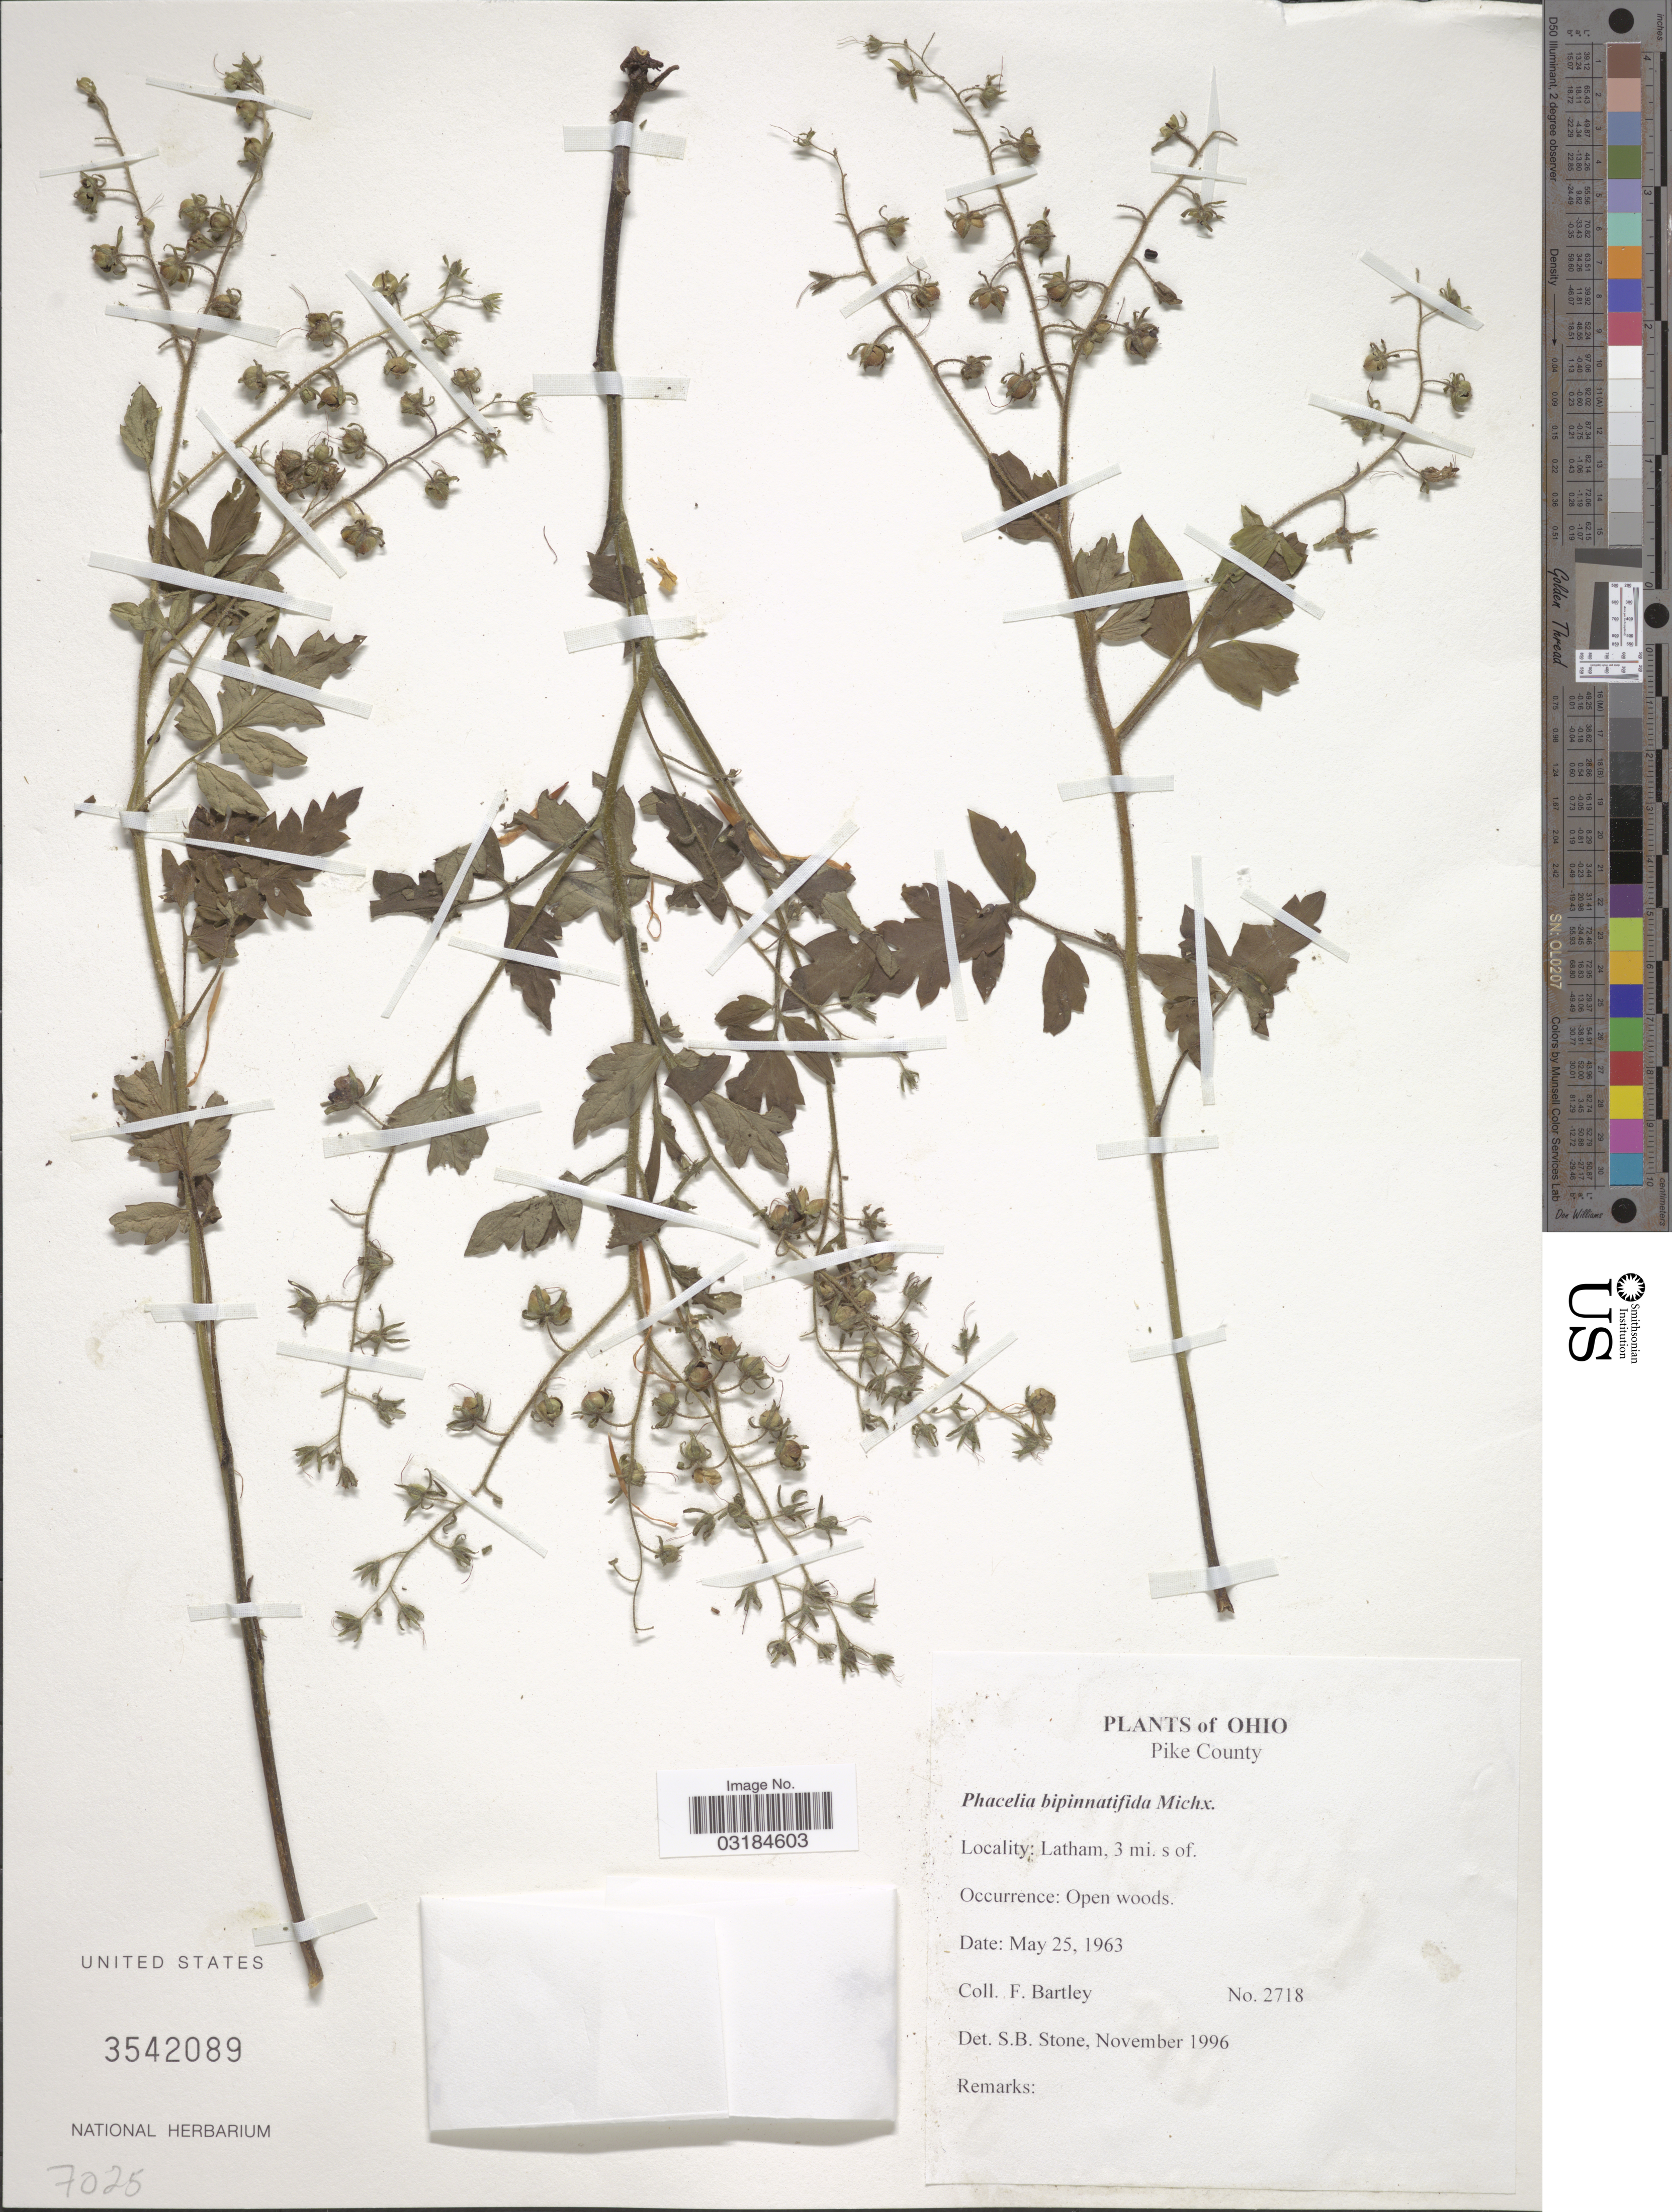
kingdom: Plantae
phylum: Tracheophyta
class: Magnoliopsida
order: Boraginales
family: Hydrophyllaceae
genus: Phacelia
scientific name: Phacelia bipinnatifida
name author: (Atwood) Michx.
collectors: F. Bartley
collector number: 2718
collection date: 1963-05-25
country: United States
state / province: Ohio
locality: Pike County. Latham, 3 mi. s. of.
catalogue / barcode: US 3542089